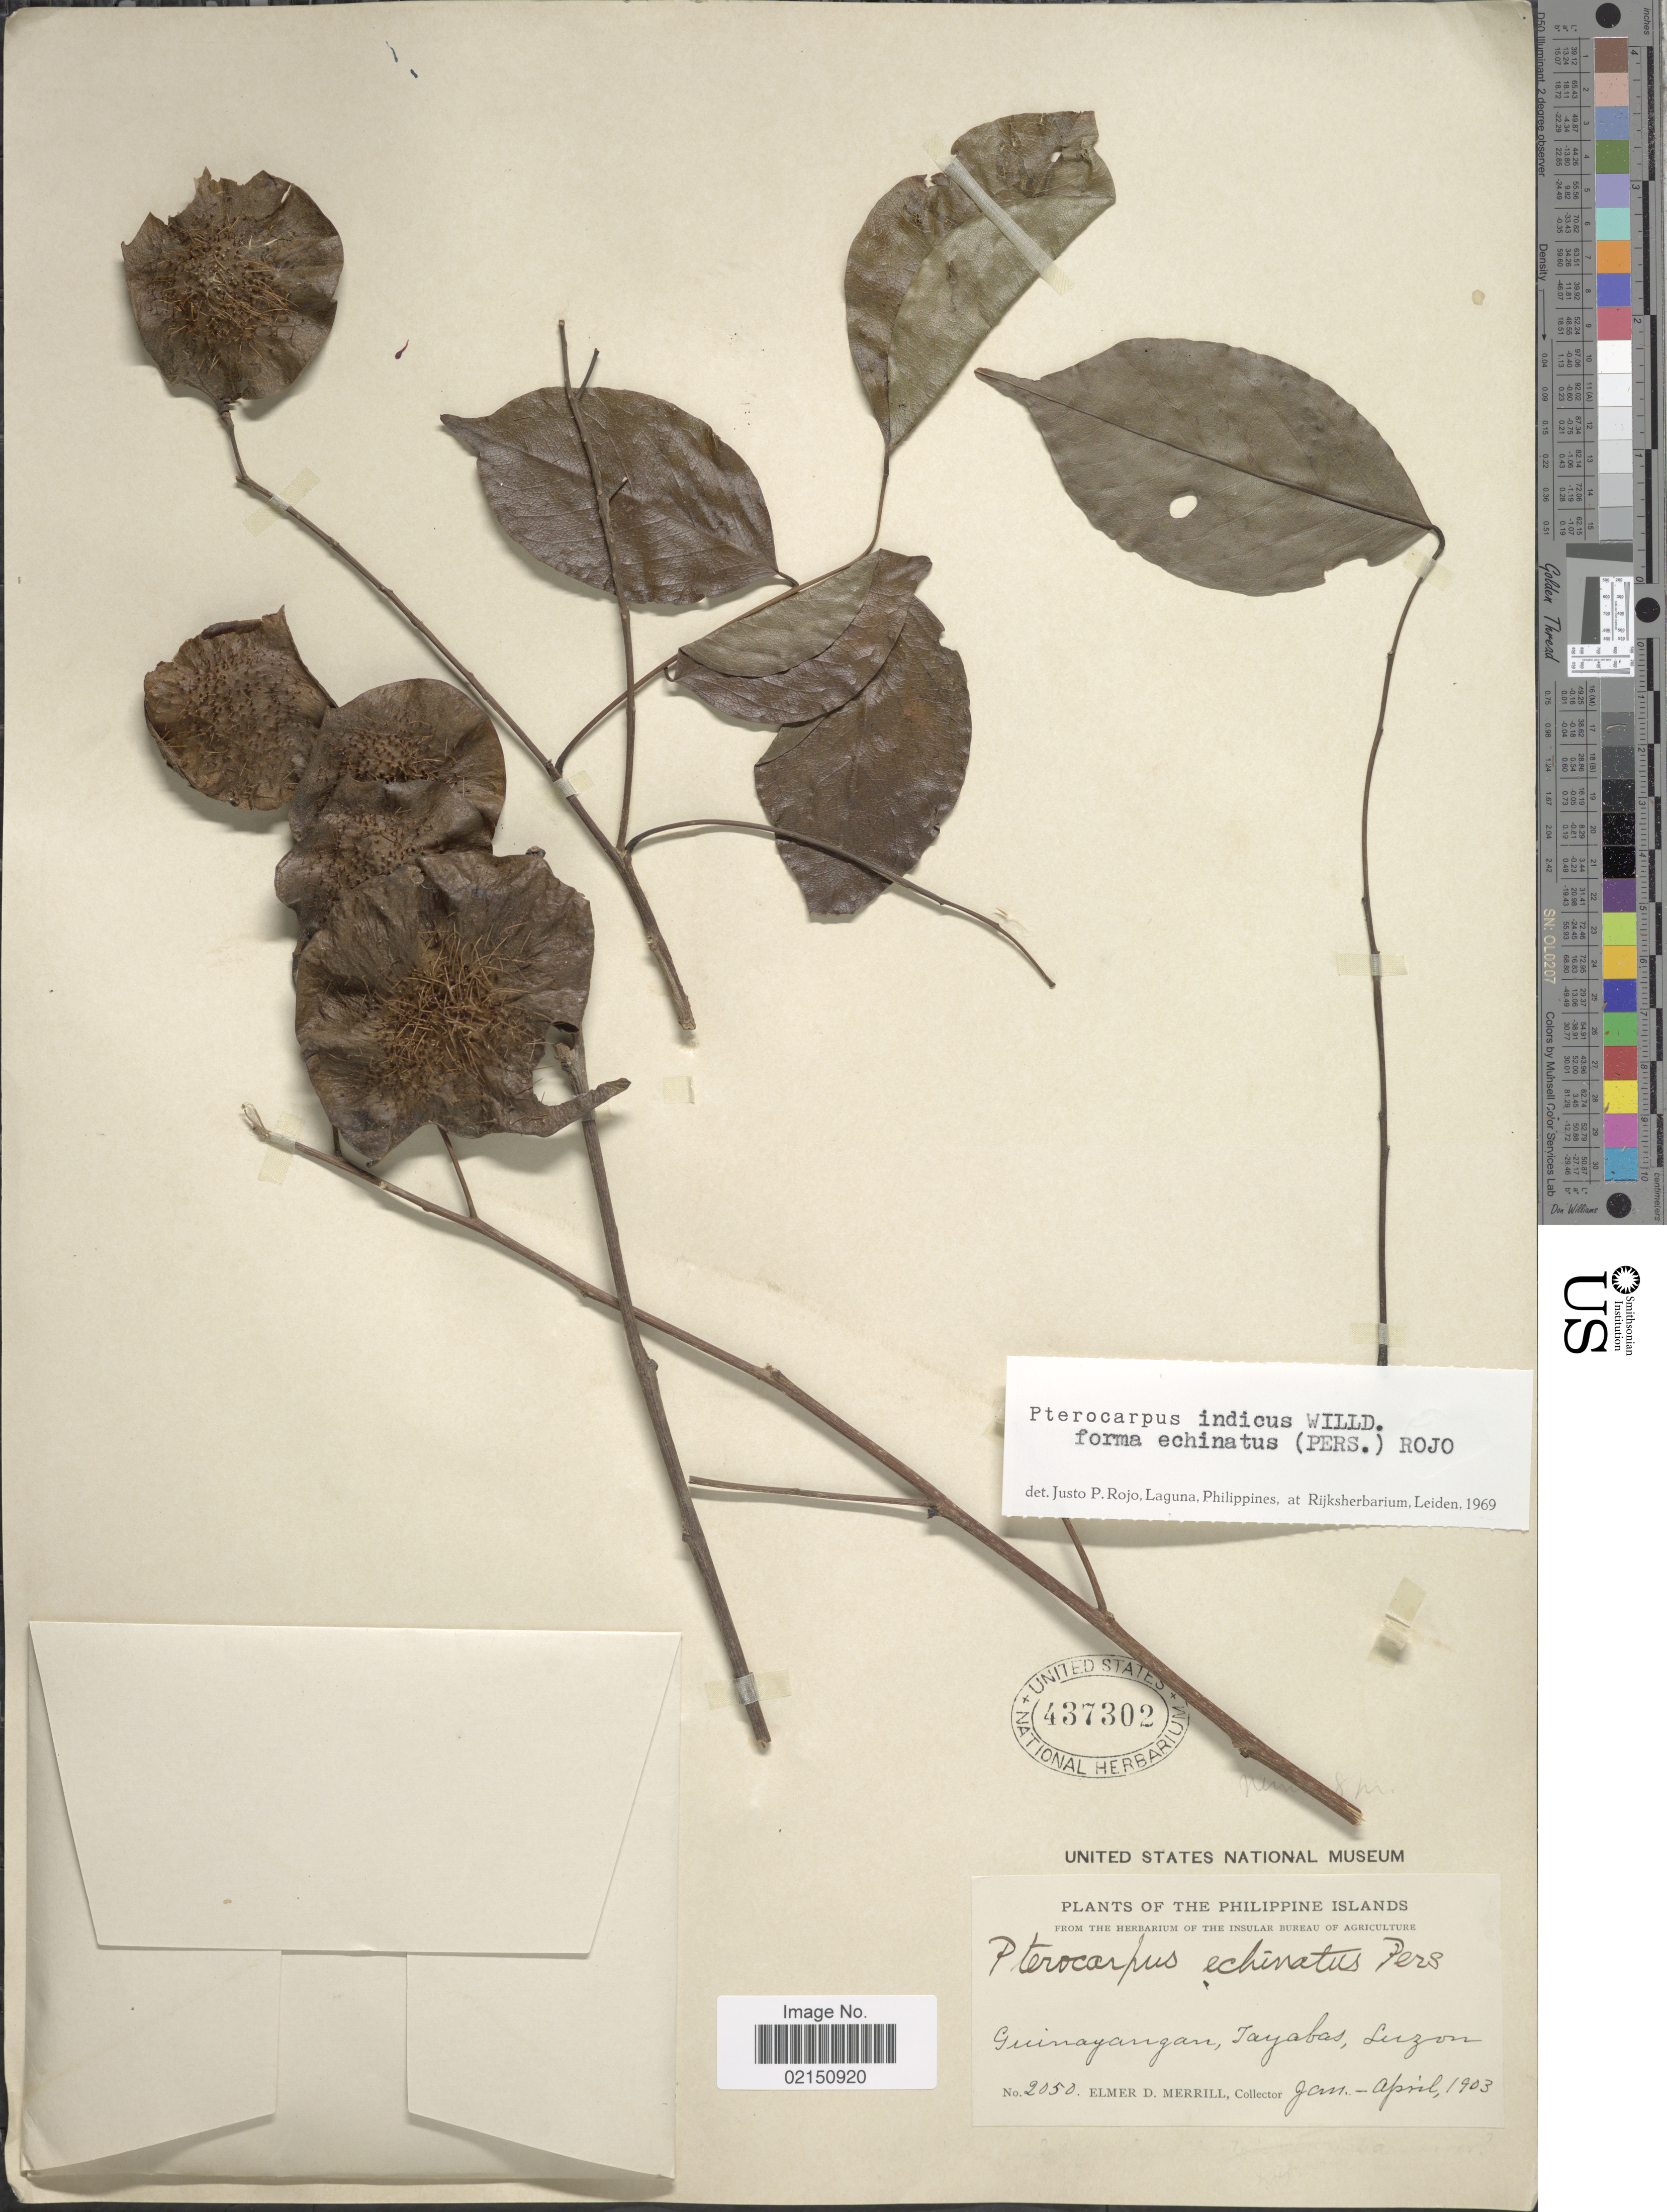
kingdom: Plantae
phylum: Tracheophyta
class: Magnoliopsida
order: Fabales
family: Fabaceae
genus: Pterocarpus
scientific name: Pterocarpus echinatus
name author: Pers.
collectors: E. D. Merrill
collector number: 2050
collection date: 1903-01/1903-04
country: Philippines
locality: The Philippine Islands, Guinayangan, Tayabas, Luzon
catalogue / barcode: US 437302